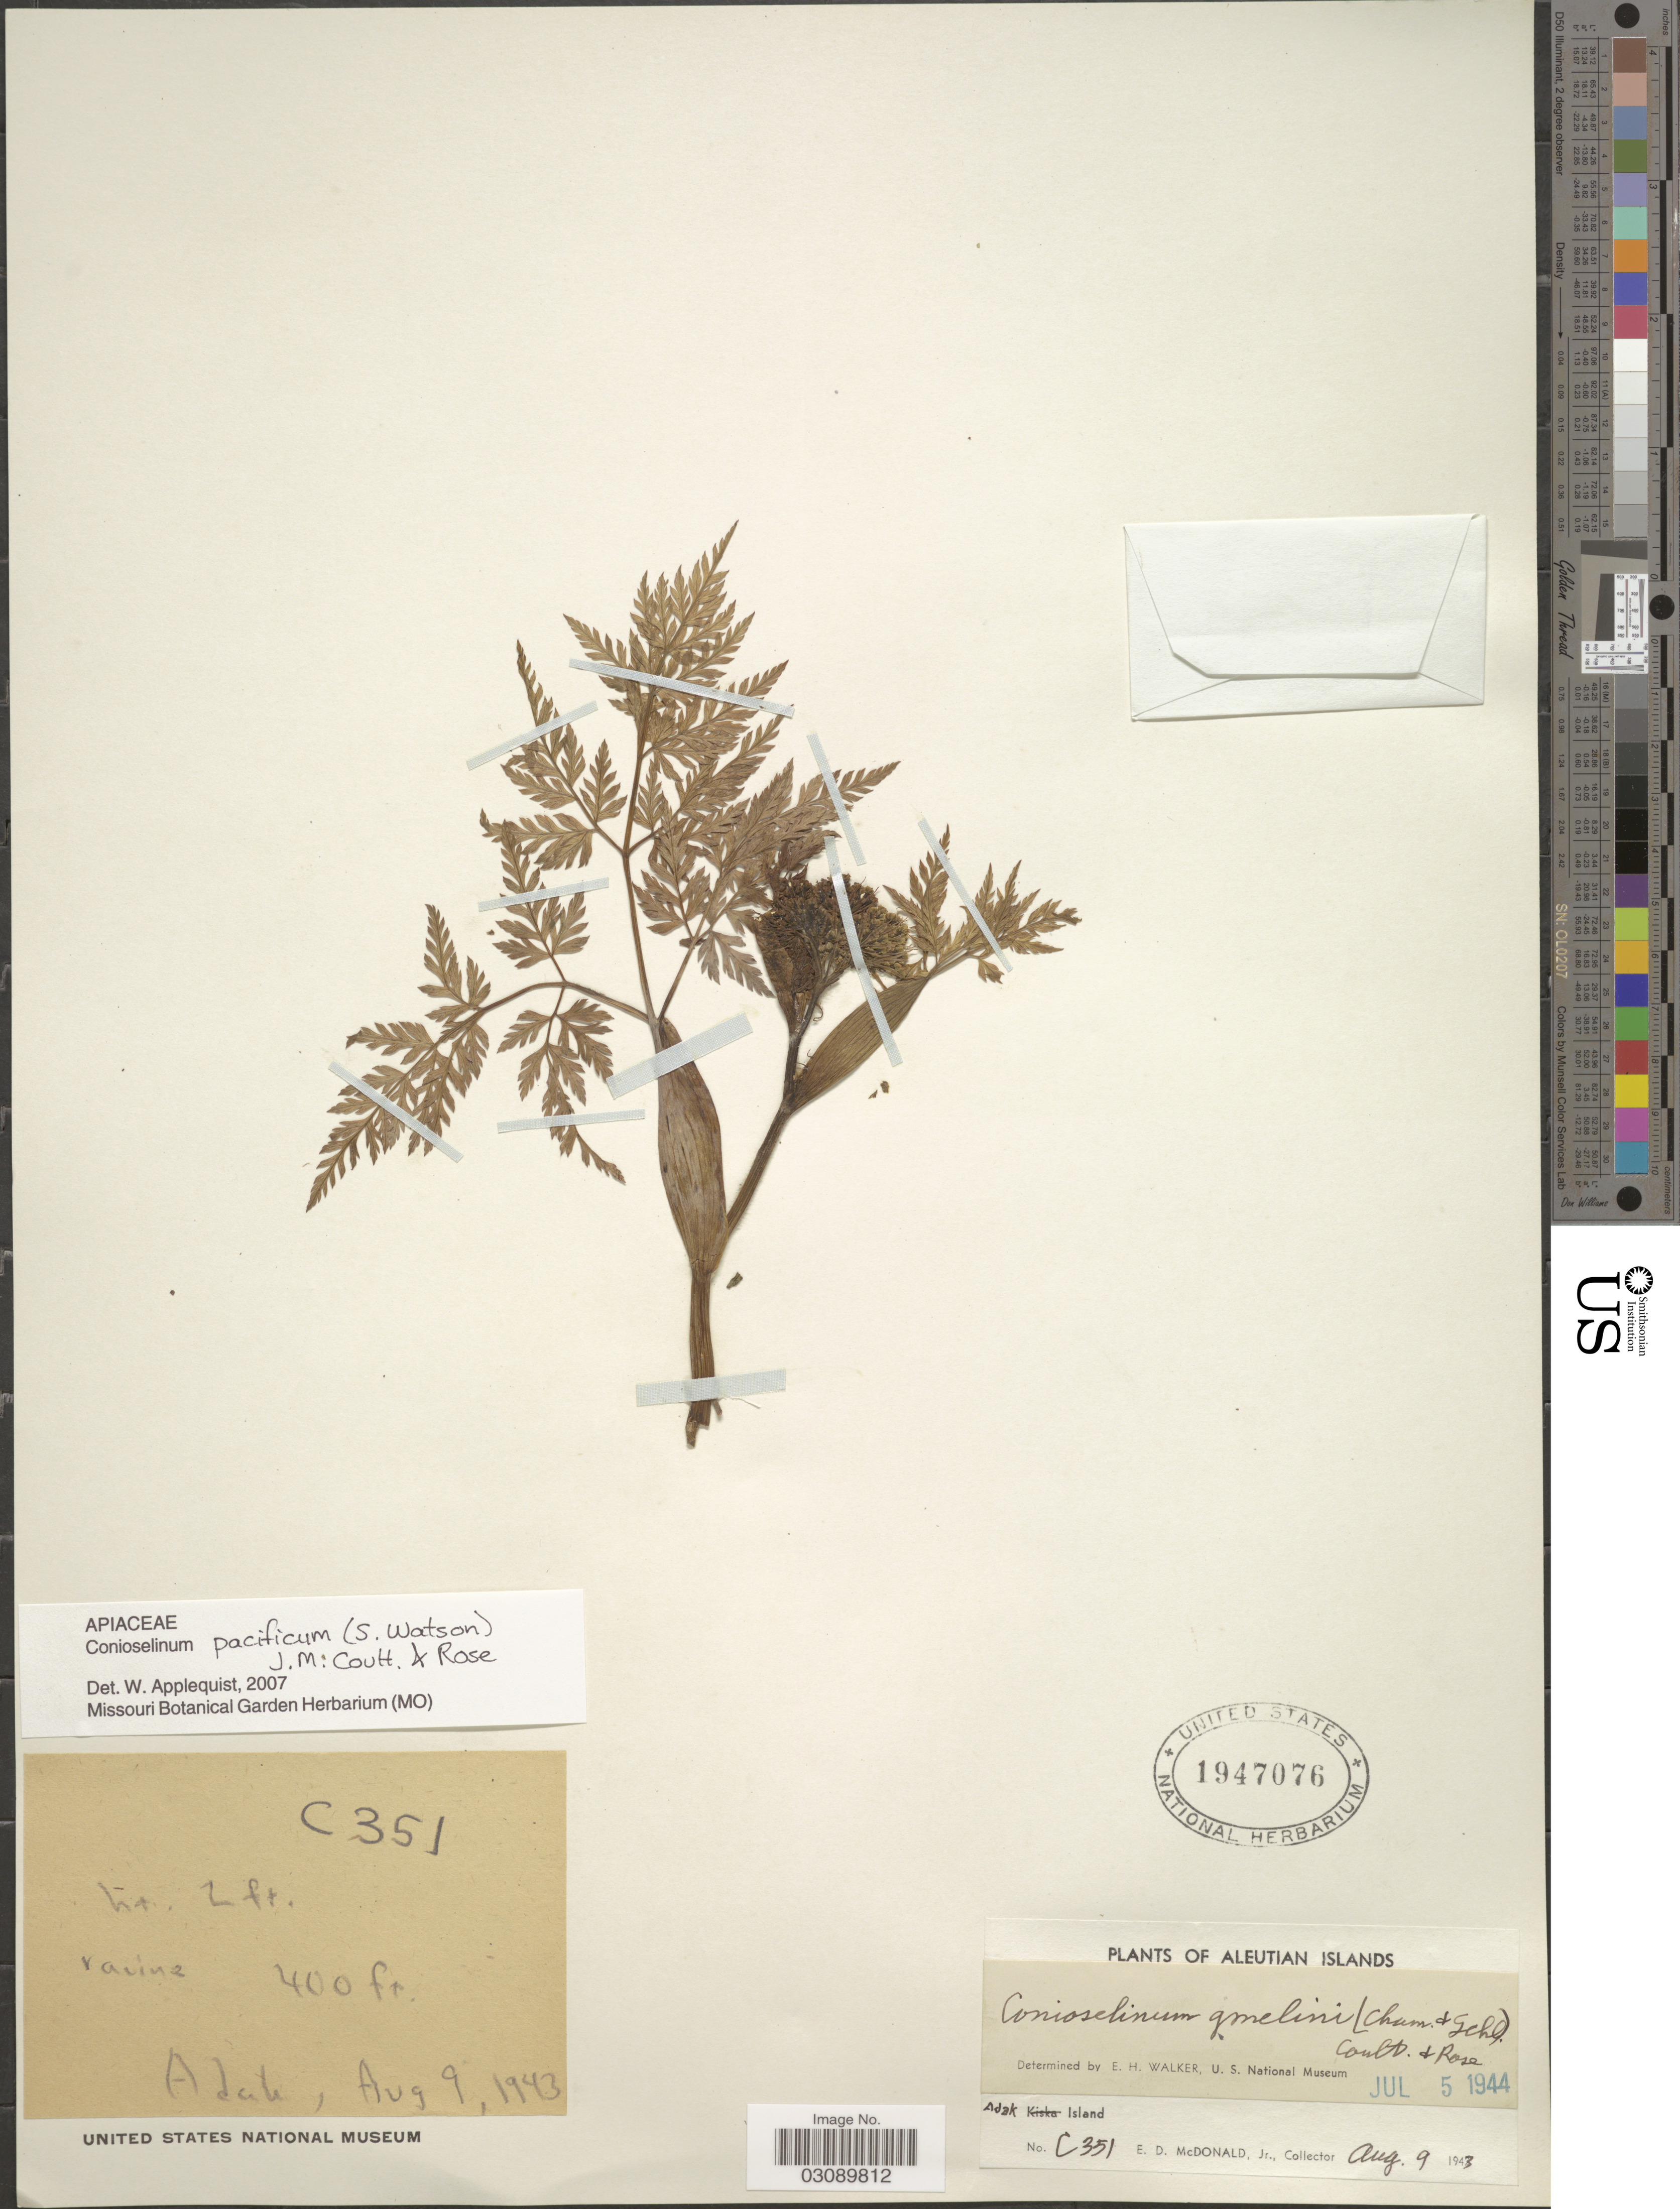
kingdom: Plantae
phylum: Tracheophyta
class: Magnoliopsida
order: Apiales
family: Apiaceae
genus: Conioselinum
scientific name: Conioselinum pacificum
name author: (S. Watson) J.M. Coult. & Rose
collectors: E. D. McDonald Jr.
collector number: C351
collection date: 1943-08-09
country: United States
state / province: Alaska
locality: Aleutian Islands. Adak Island.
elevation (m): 122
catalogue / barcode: US 1947076